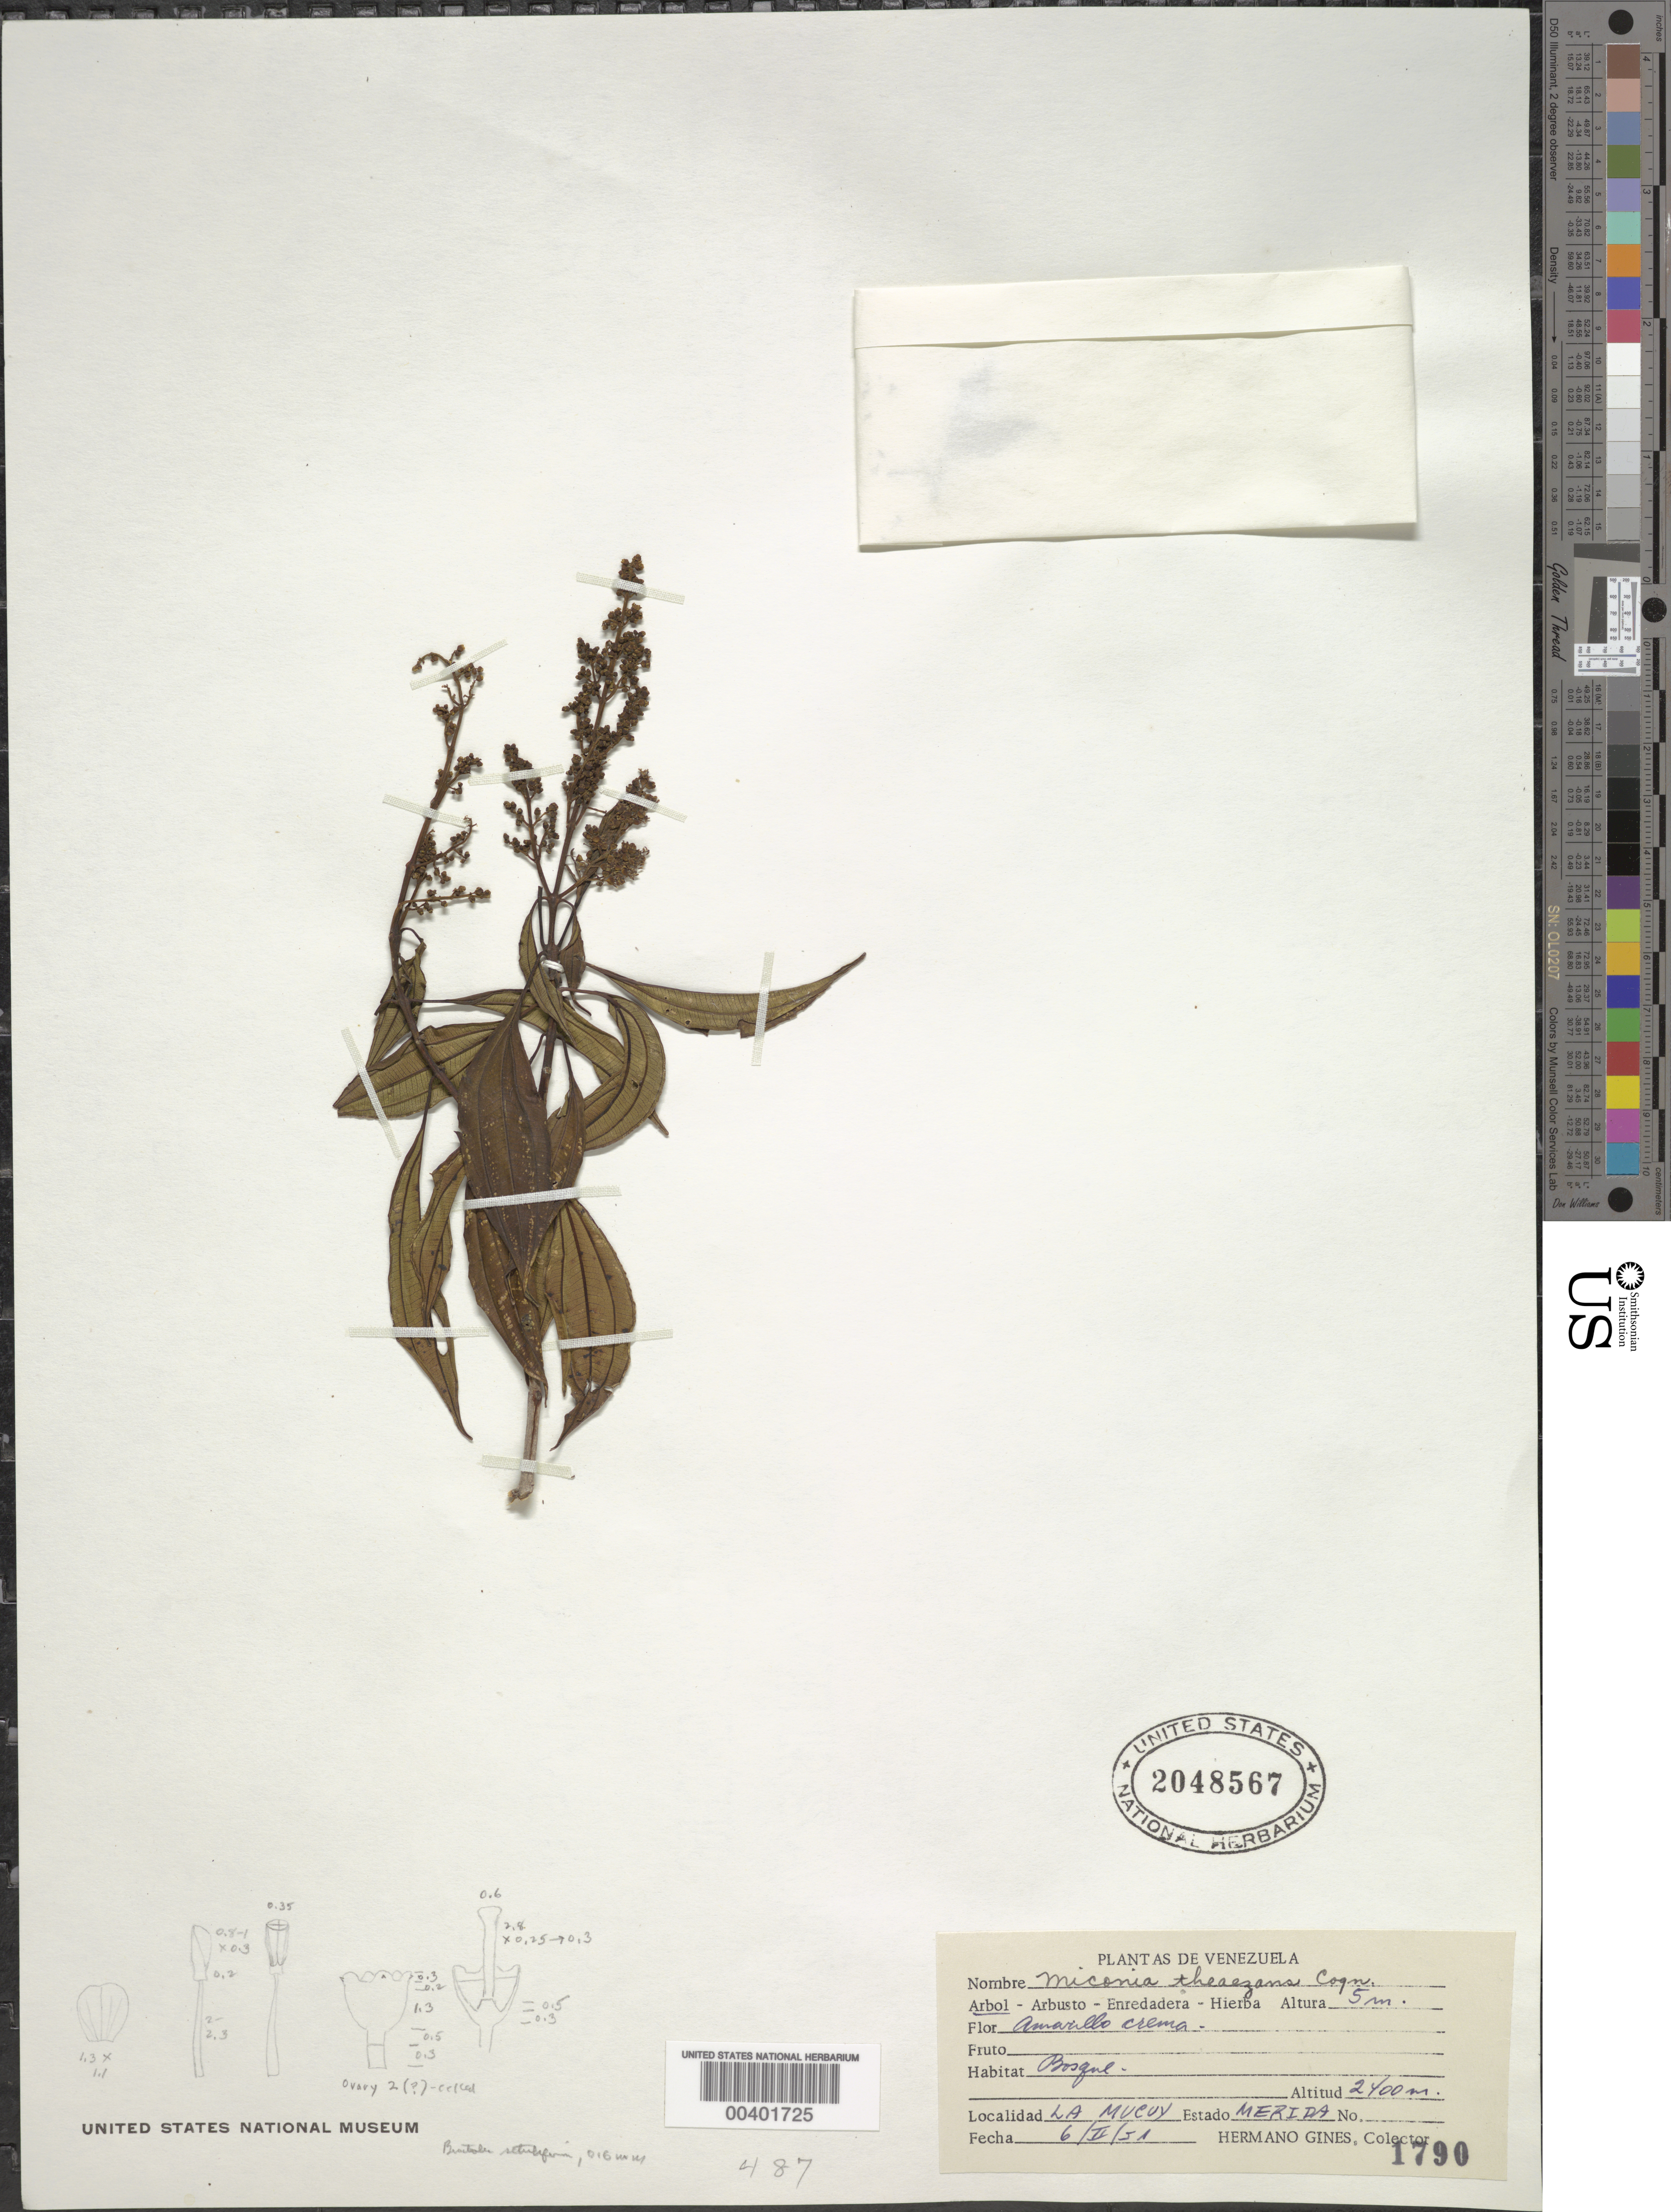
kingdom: Plantae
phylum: Tracheophyta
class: Magnoliopsida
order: Myrtales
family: Melastomataceae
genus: Miconia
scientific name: Miconia theizans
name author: (Bonpl.) Cogn.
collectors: Bro. Gines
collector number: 1790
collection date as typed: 06 Feb 1951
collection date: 1951-02-06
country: Venezuela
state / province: Mérida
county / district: Libertador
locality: La Mucuy Mucuy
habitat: Bosque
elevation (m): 2400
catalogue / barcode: US 2048567